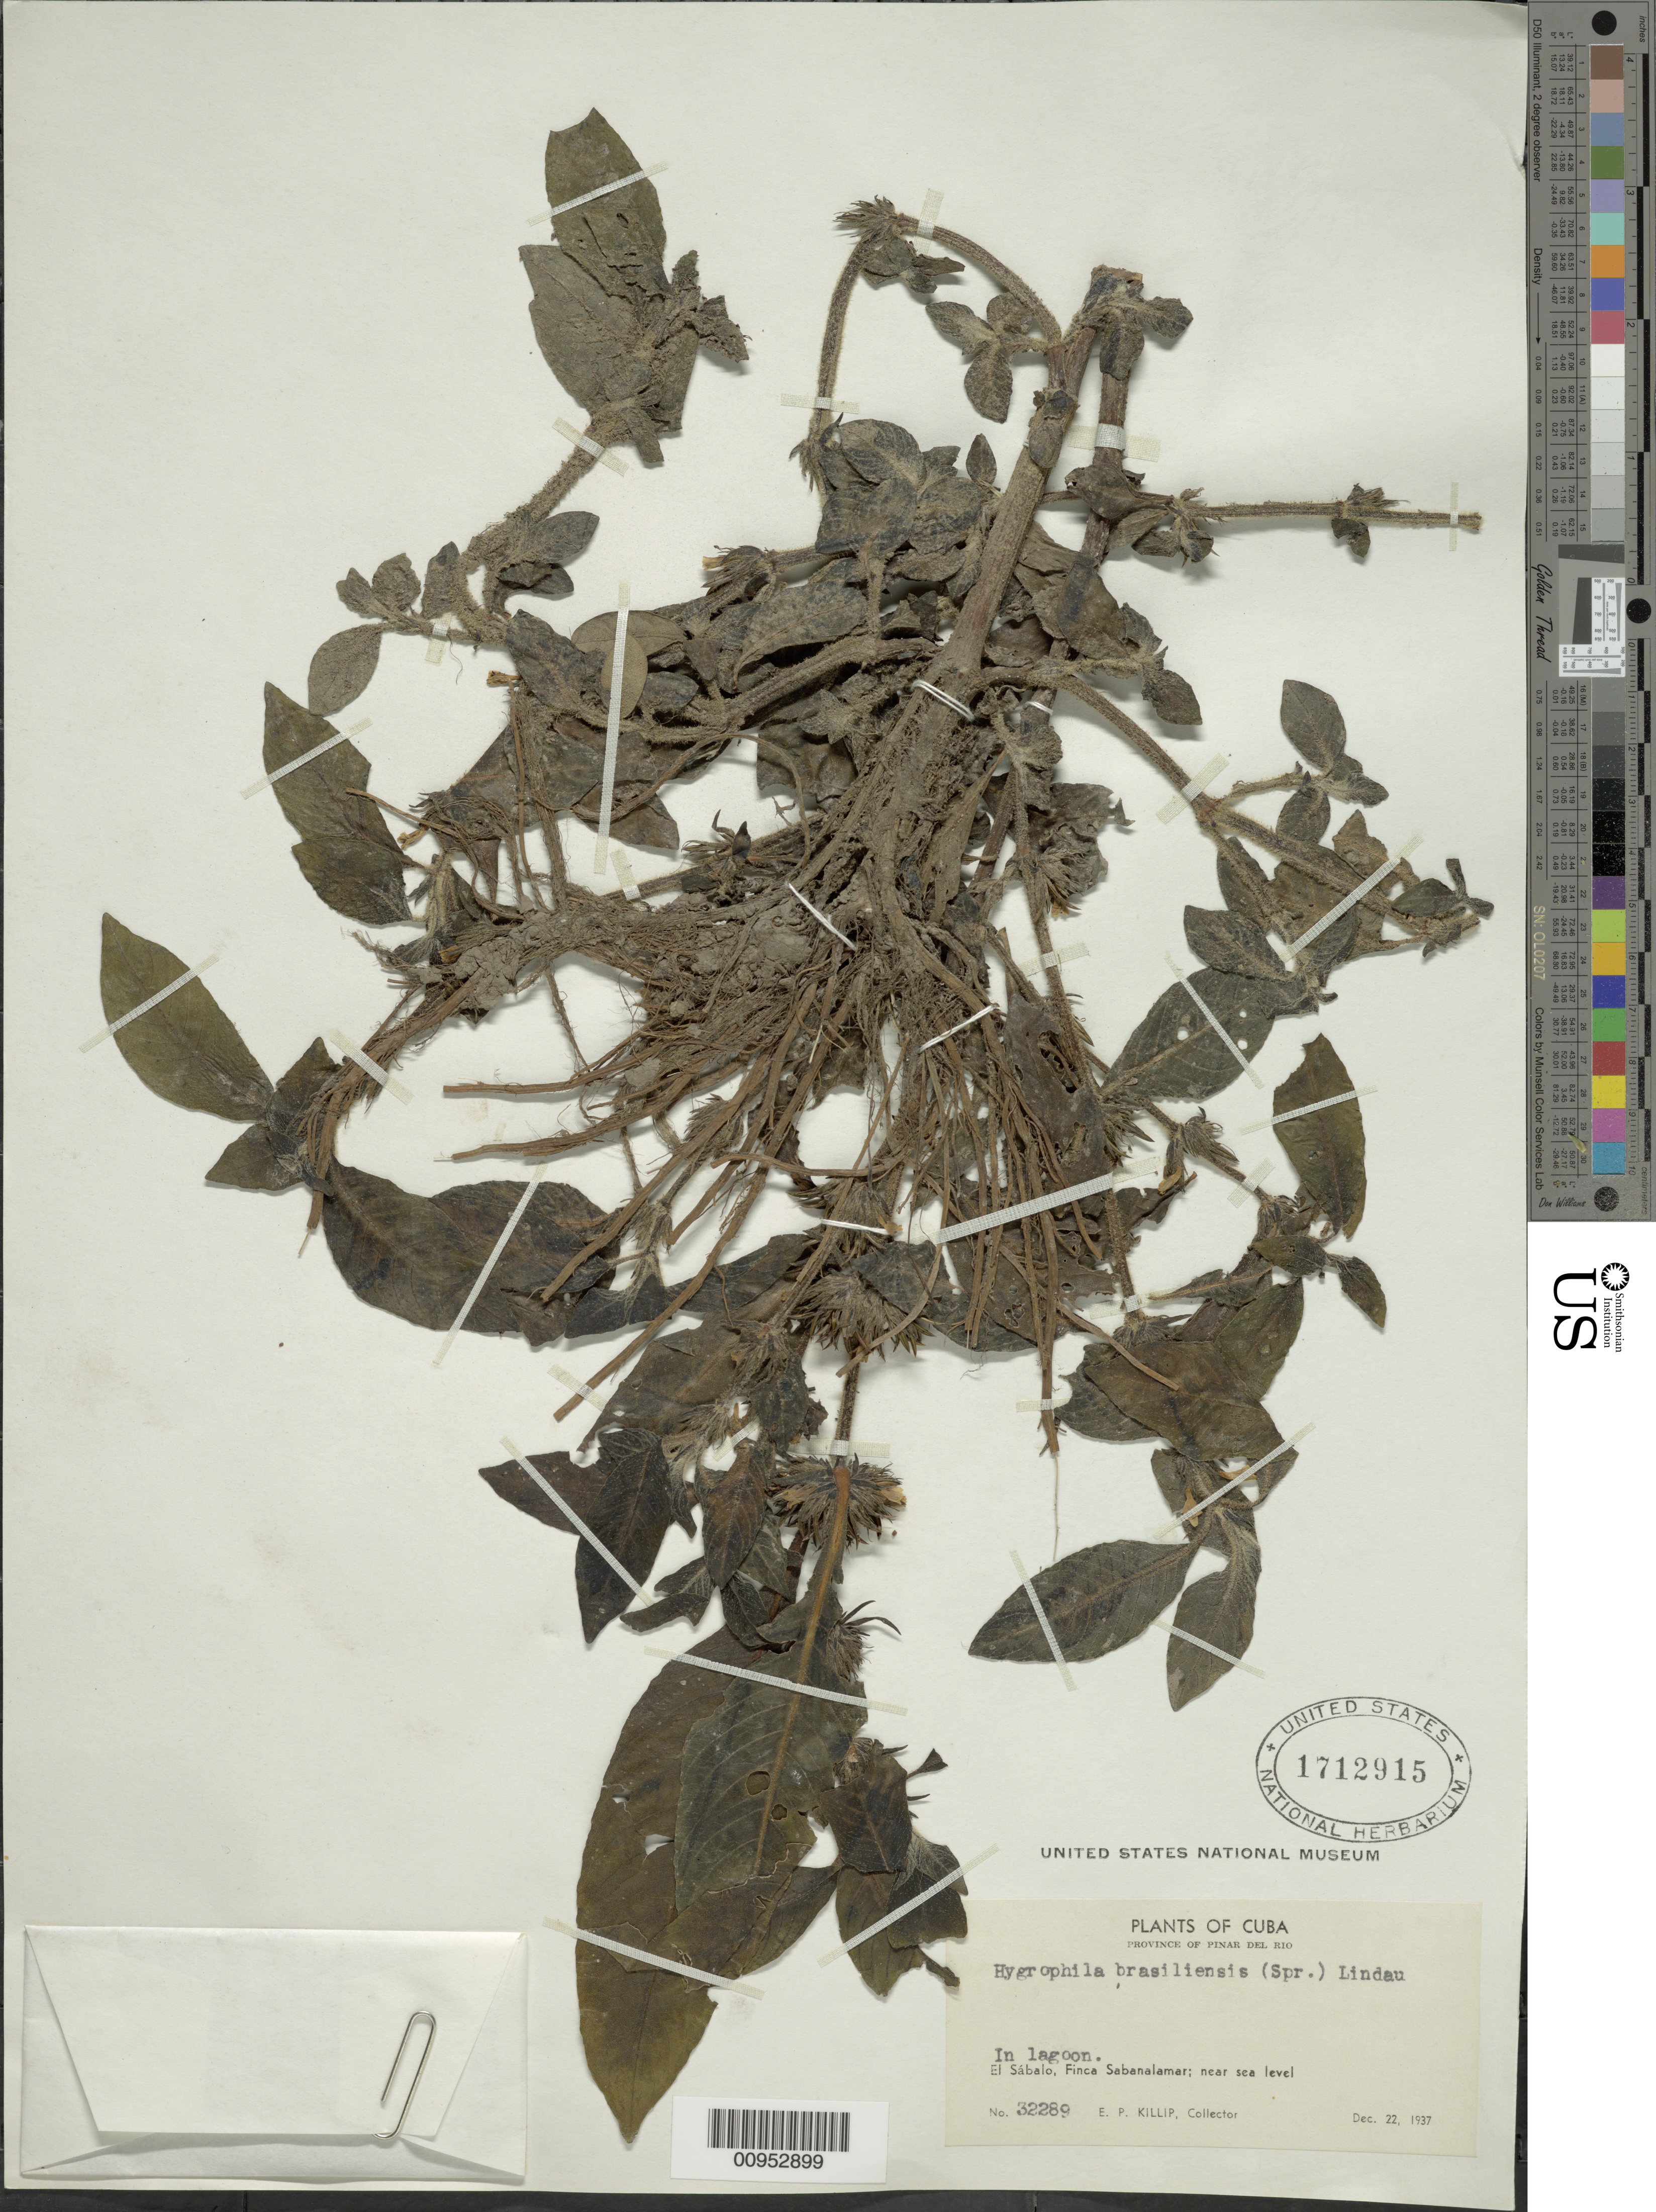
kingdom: Plantae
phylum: Tracheophyta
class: Magnoliopsida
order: Lamiales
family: Acanthaceae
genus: Hygrophila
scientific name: Hygrophila costata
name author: Nees & T. Nees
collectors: E. P. Killip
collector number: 32289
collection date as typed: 22 Dec 1937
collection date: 1937-12-22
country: Cuba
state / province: Pinar del Rio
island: Cuba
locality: El Sábalo, Finca Sabanlamer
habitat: In lagoon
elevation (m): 0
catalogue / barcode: US 1712915